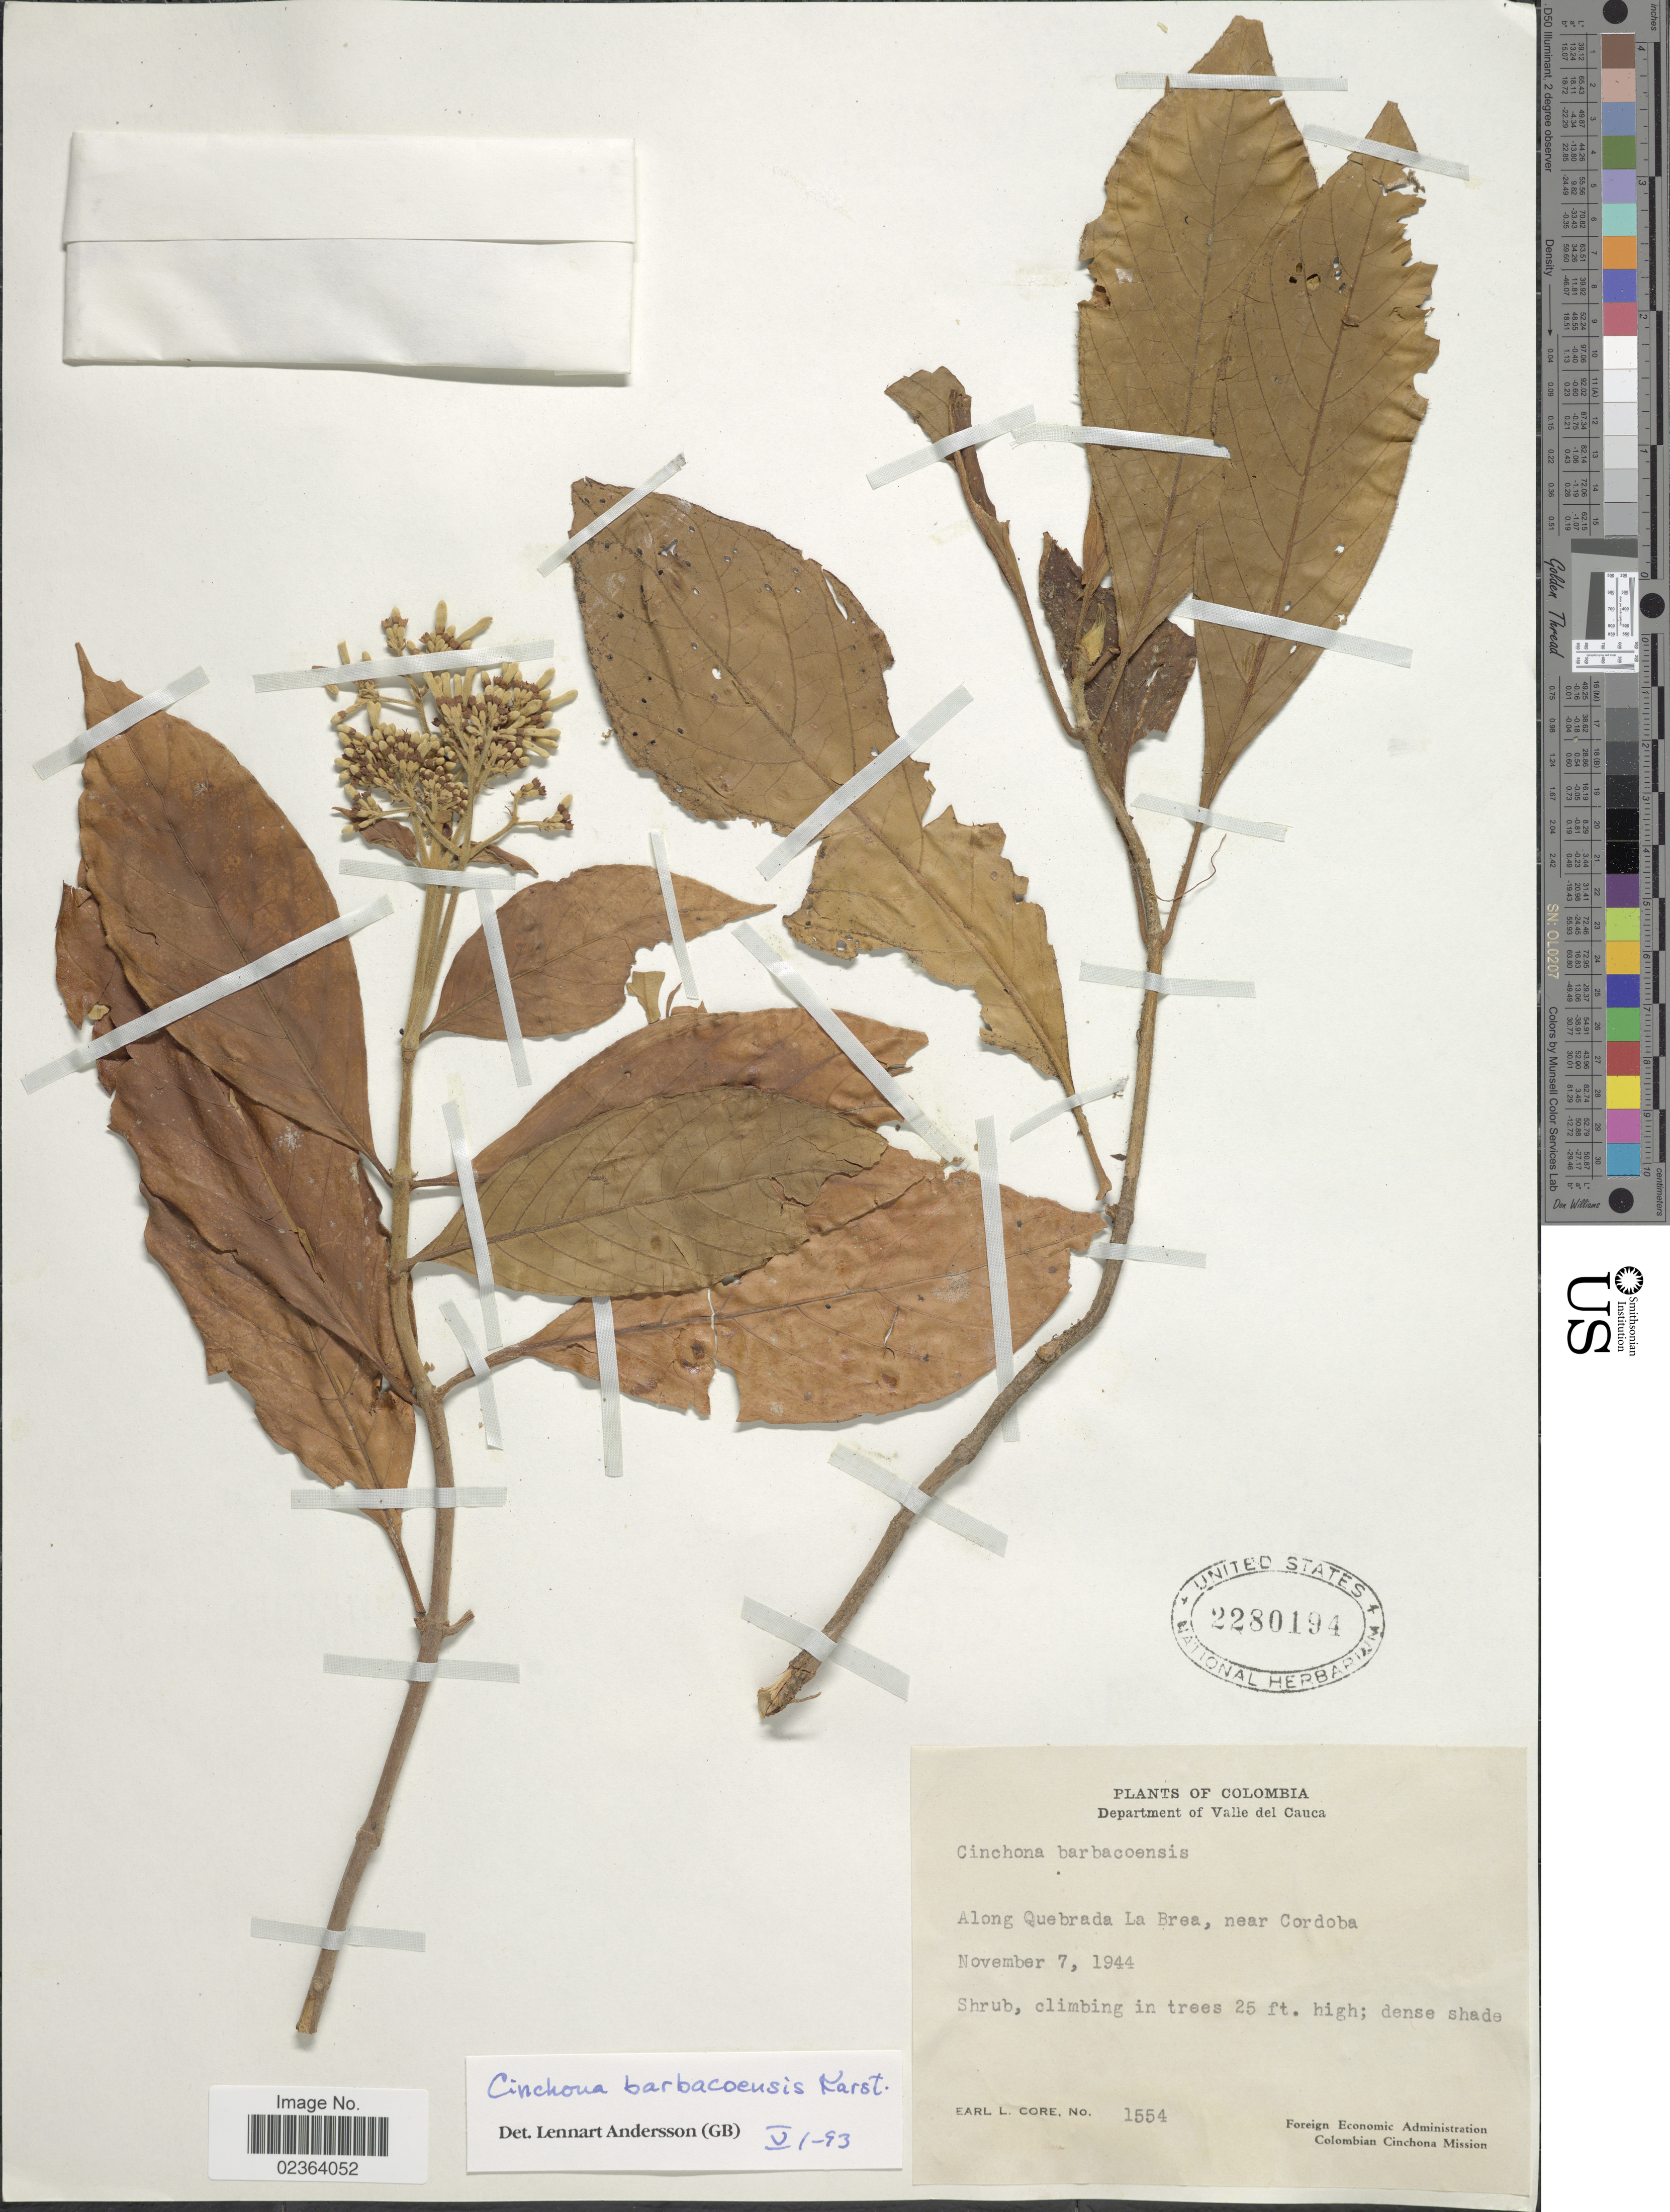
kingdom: Plantae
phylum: Tracheophyta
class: Magnoliopsida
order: Gentianales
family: Rubiaceae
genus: Cinchona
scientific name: Cinchona barbacoensis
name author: L.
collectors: E. L. Core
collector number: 1554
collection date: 1944-11-07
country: Colombia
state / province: Valle del Cauca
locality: Departament of Valle del Cauca, Along Quebrada La Brea, near Cordoba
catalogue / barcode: US 2280194